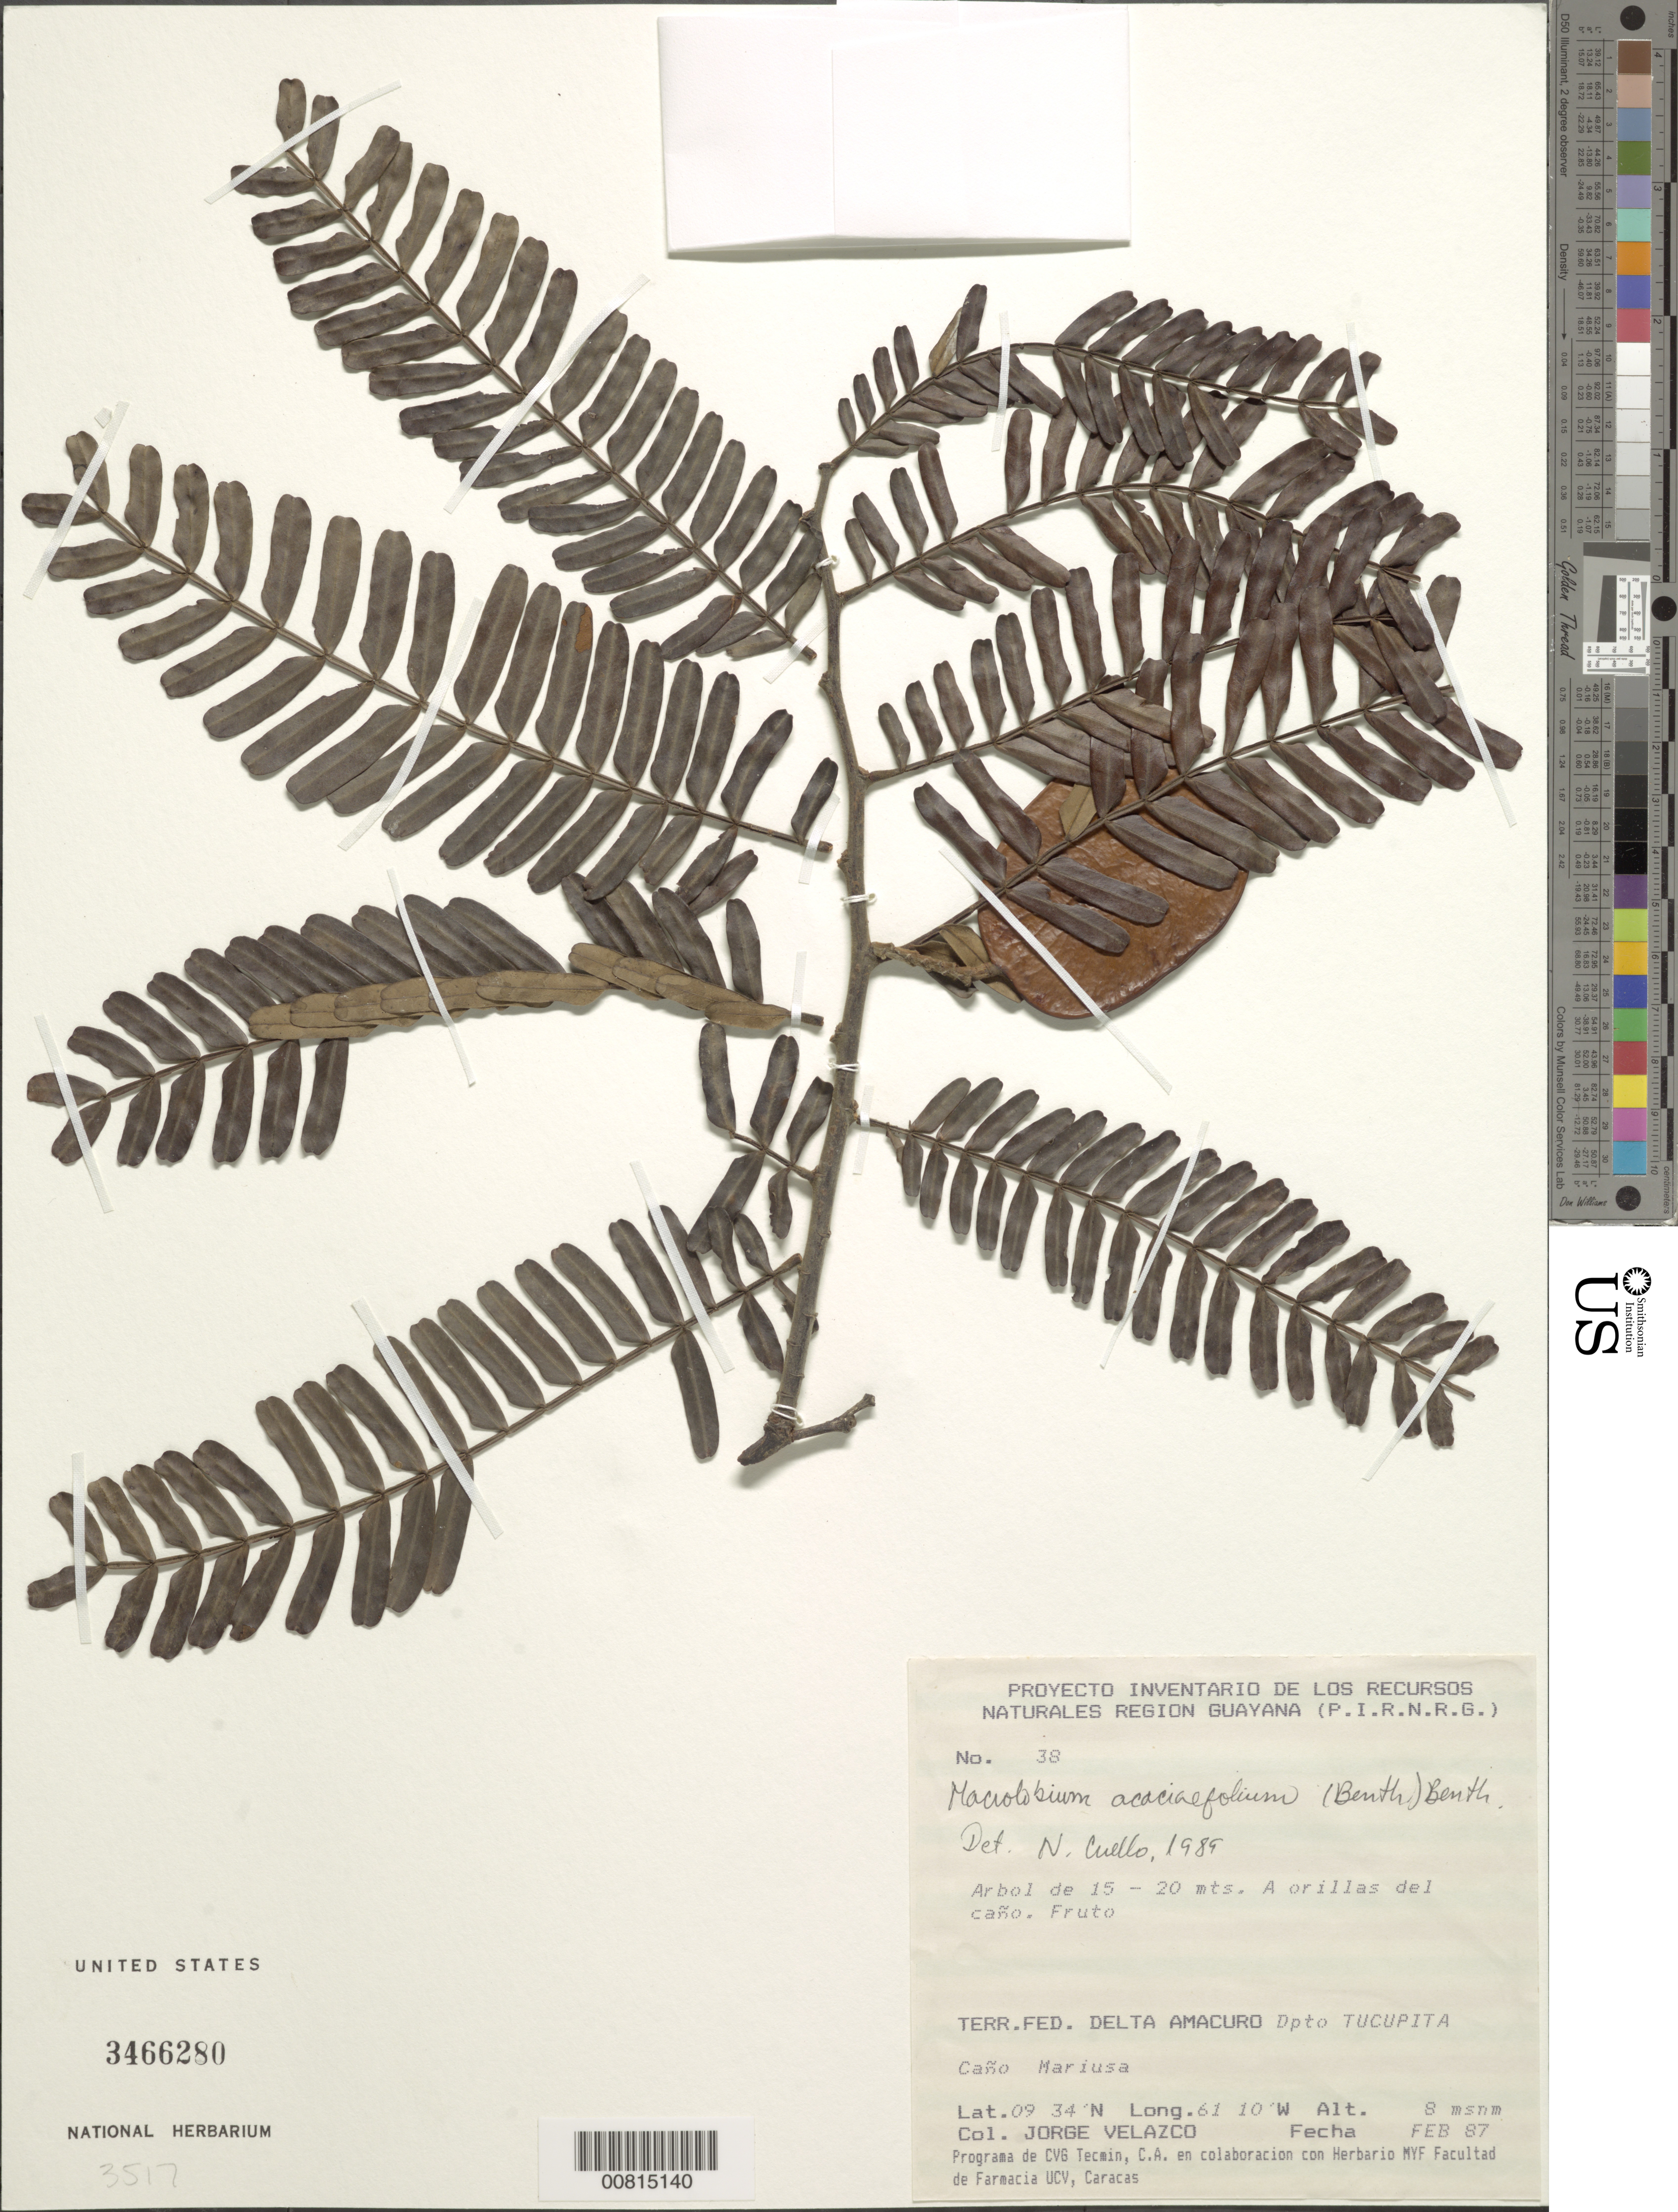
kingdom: Plantae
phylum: Tracheophyta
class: Magnoliopsida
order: Fabales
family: Fabaceae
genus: Macrolobium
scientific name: Macrolobium acaciifolium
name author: (Benth.) Benth.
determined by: Cuello, Nidia L.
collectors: J. Velazco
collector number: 38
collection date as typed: Feb-87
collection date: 1987-02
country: Venezuela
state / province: Delta Amacuro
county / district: Tucupita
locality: Caño Mariusa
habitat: Orillas del caño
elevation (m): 8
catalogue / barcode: US 3466280